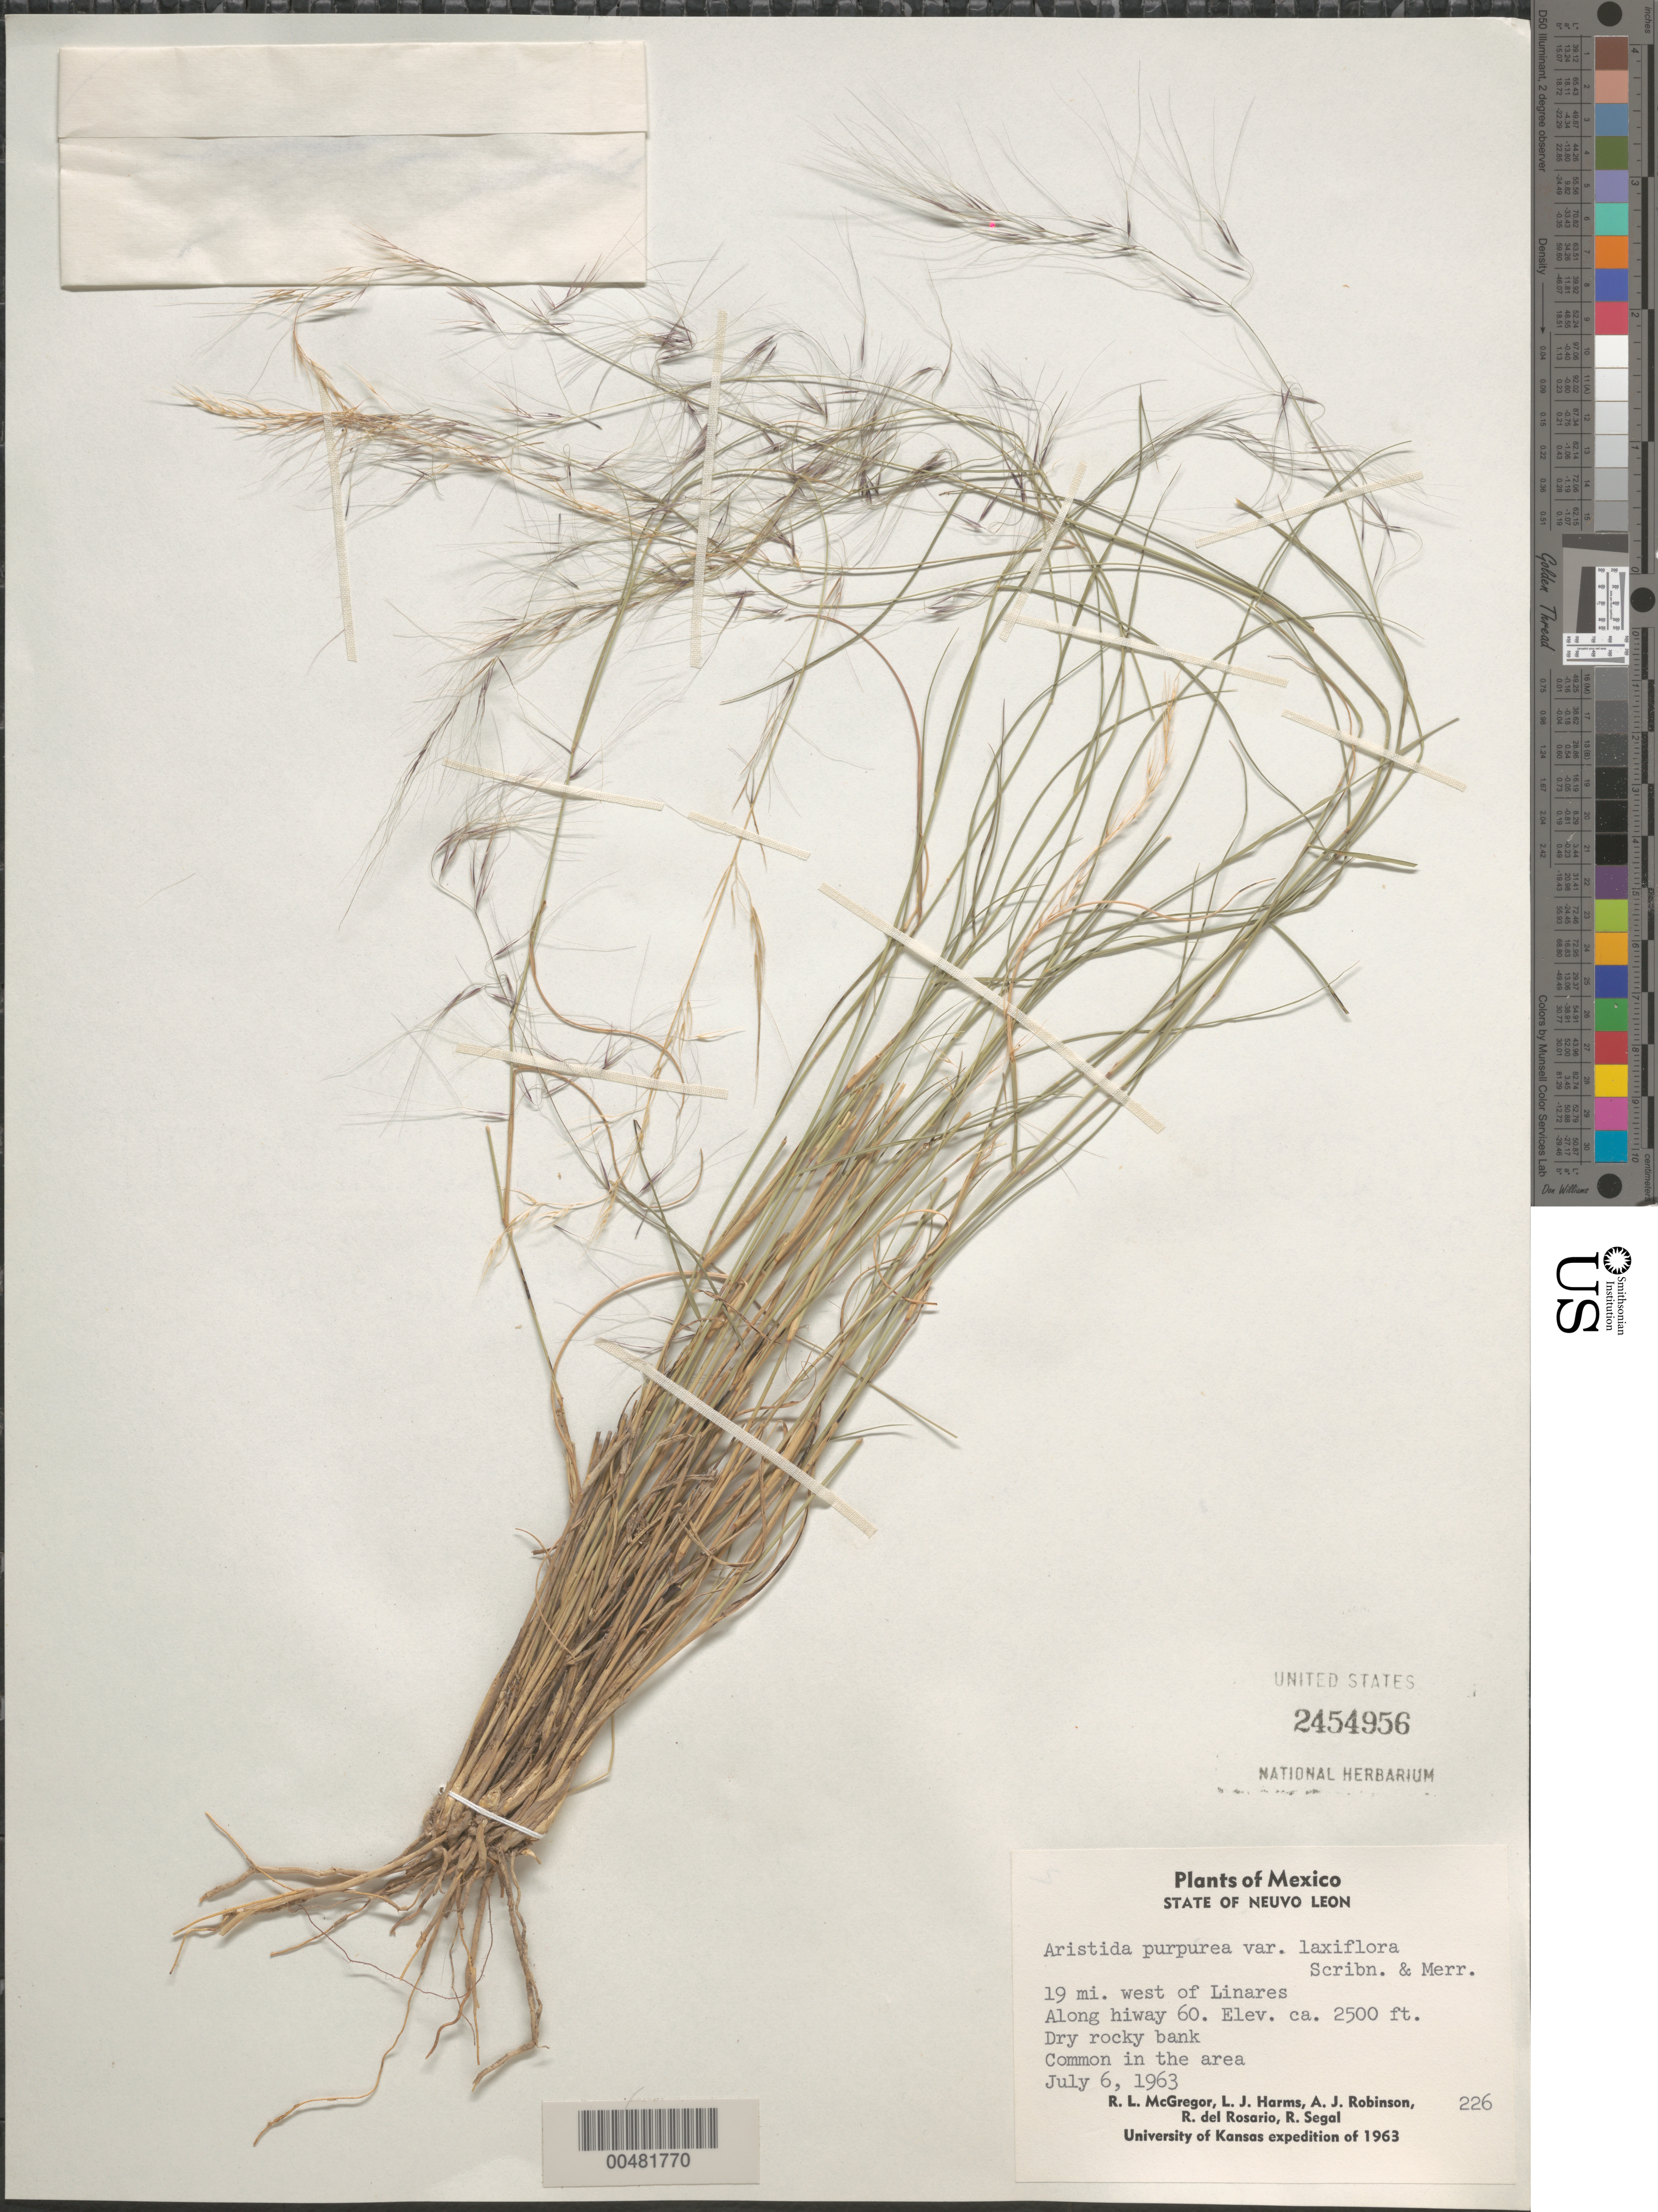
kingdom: Plantae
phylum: Tracheophyta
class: Liliopsida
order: Poales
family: Poaceae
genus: Aristida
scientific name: Aristida purpurea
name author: Nutt.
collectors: R. McGregor, L. Harms & A. J. Robinson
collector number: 226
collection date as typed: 6 Jul 1963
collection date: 1963-07-06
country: Mexico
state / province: Nuevo León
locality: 19 mi W of Linares, along highway 60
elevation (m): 762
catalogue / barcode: US 2454956